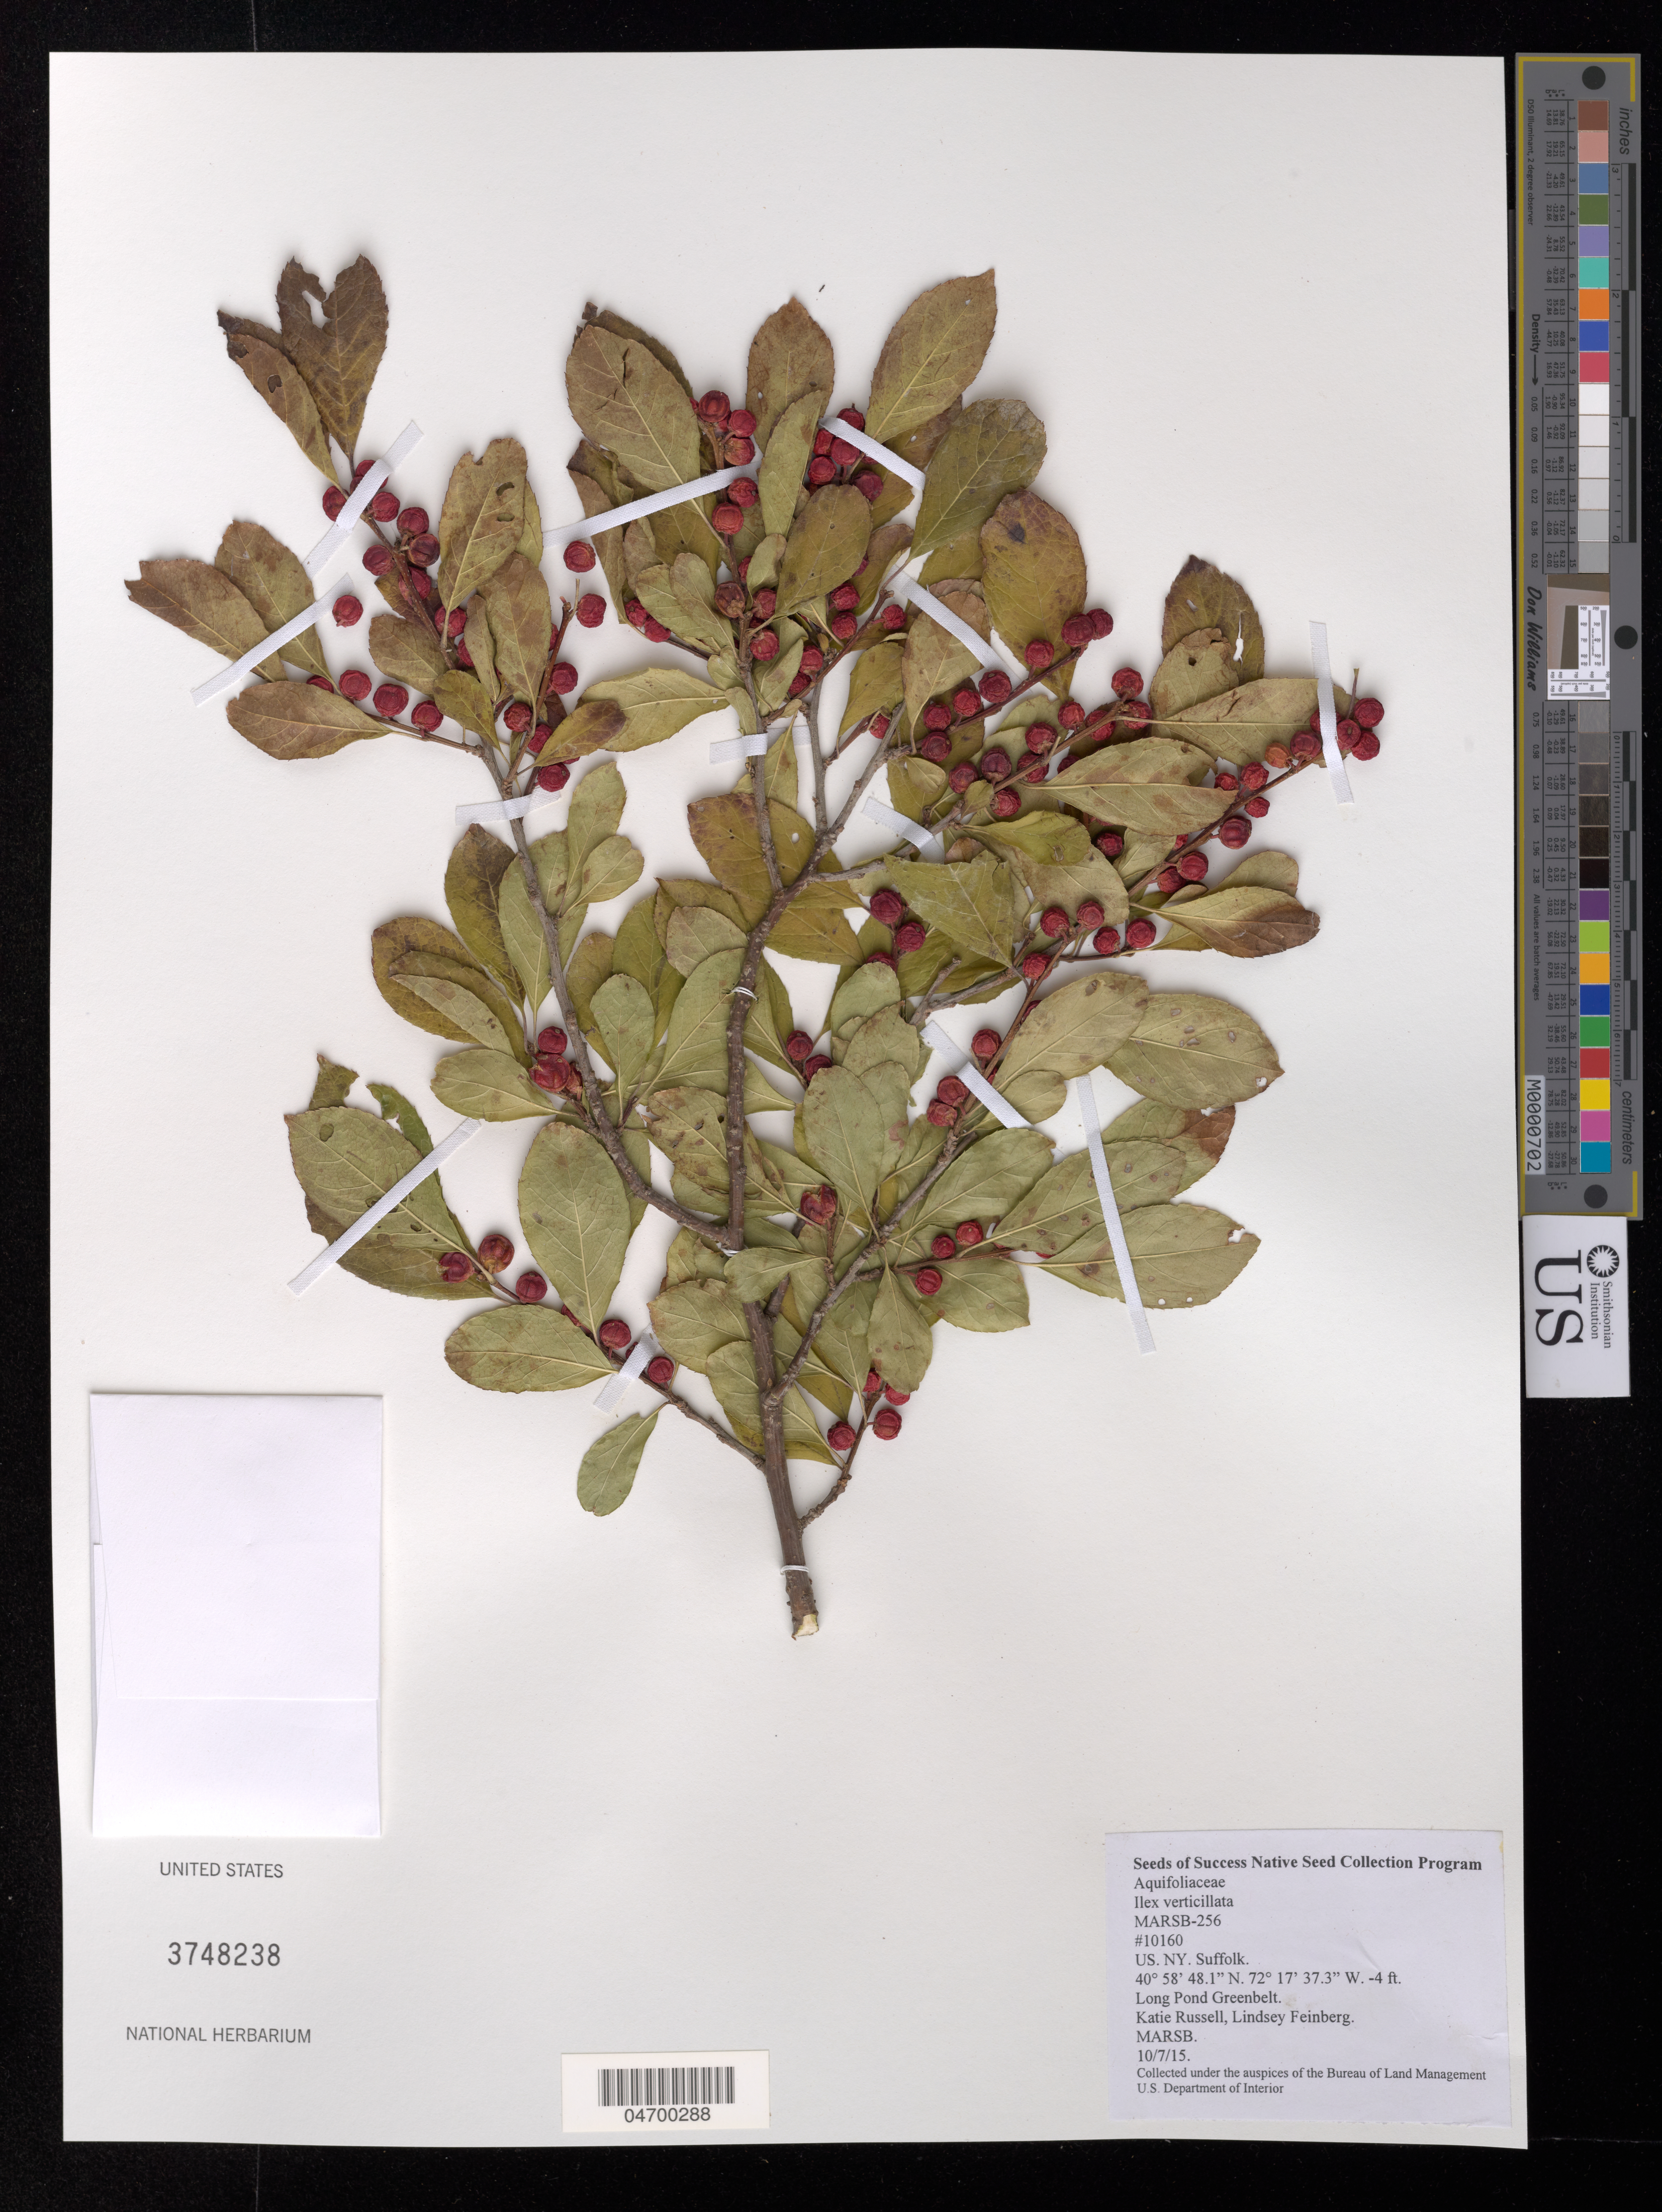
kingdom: Plantae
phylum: Tracheophyta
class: Magnoliopsida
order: Aquifoliales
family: Aquifoliaceae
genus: Ilex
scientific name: Ilex verticillata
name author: (L.) A. Gray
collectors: K. Russell & L. Feinberg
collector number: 10160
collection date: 2015-10-07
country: United States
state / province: New York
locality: Suffolk. Long Pond Greenbelt.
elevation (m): -1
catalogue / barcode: US 3748238